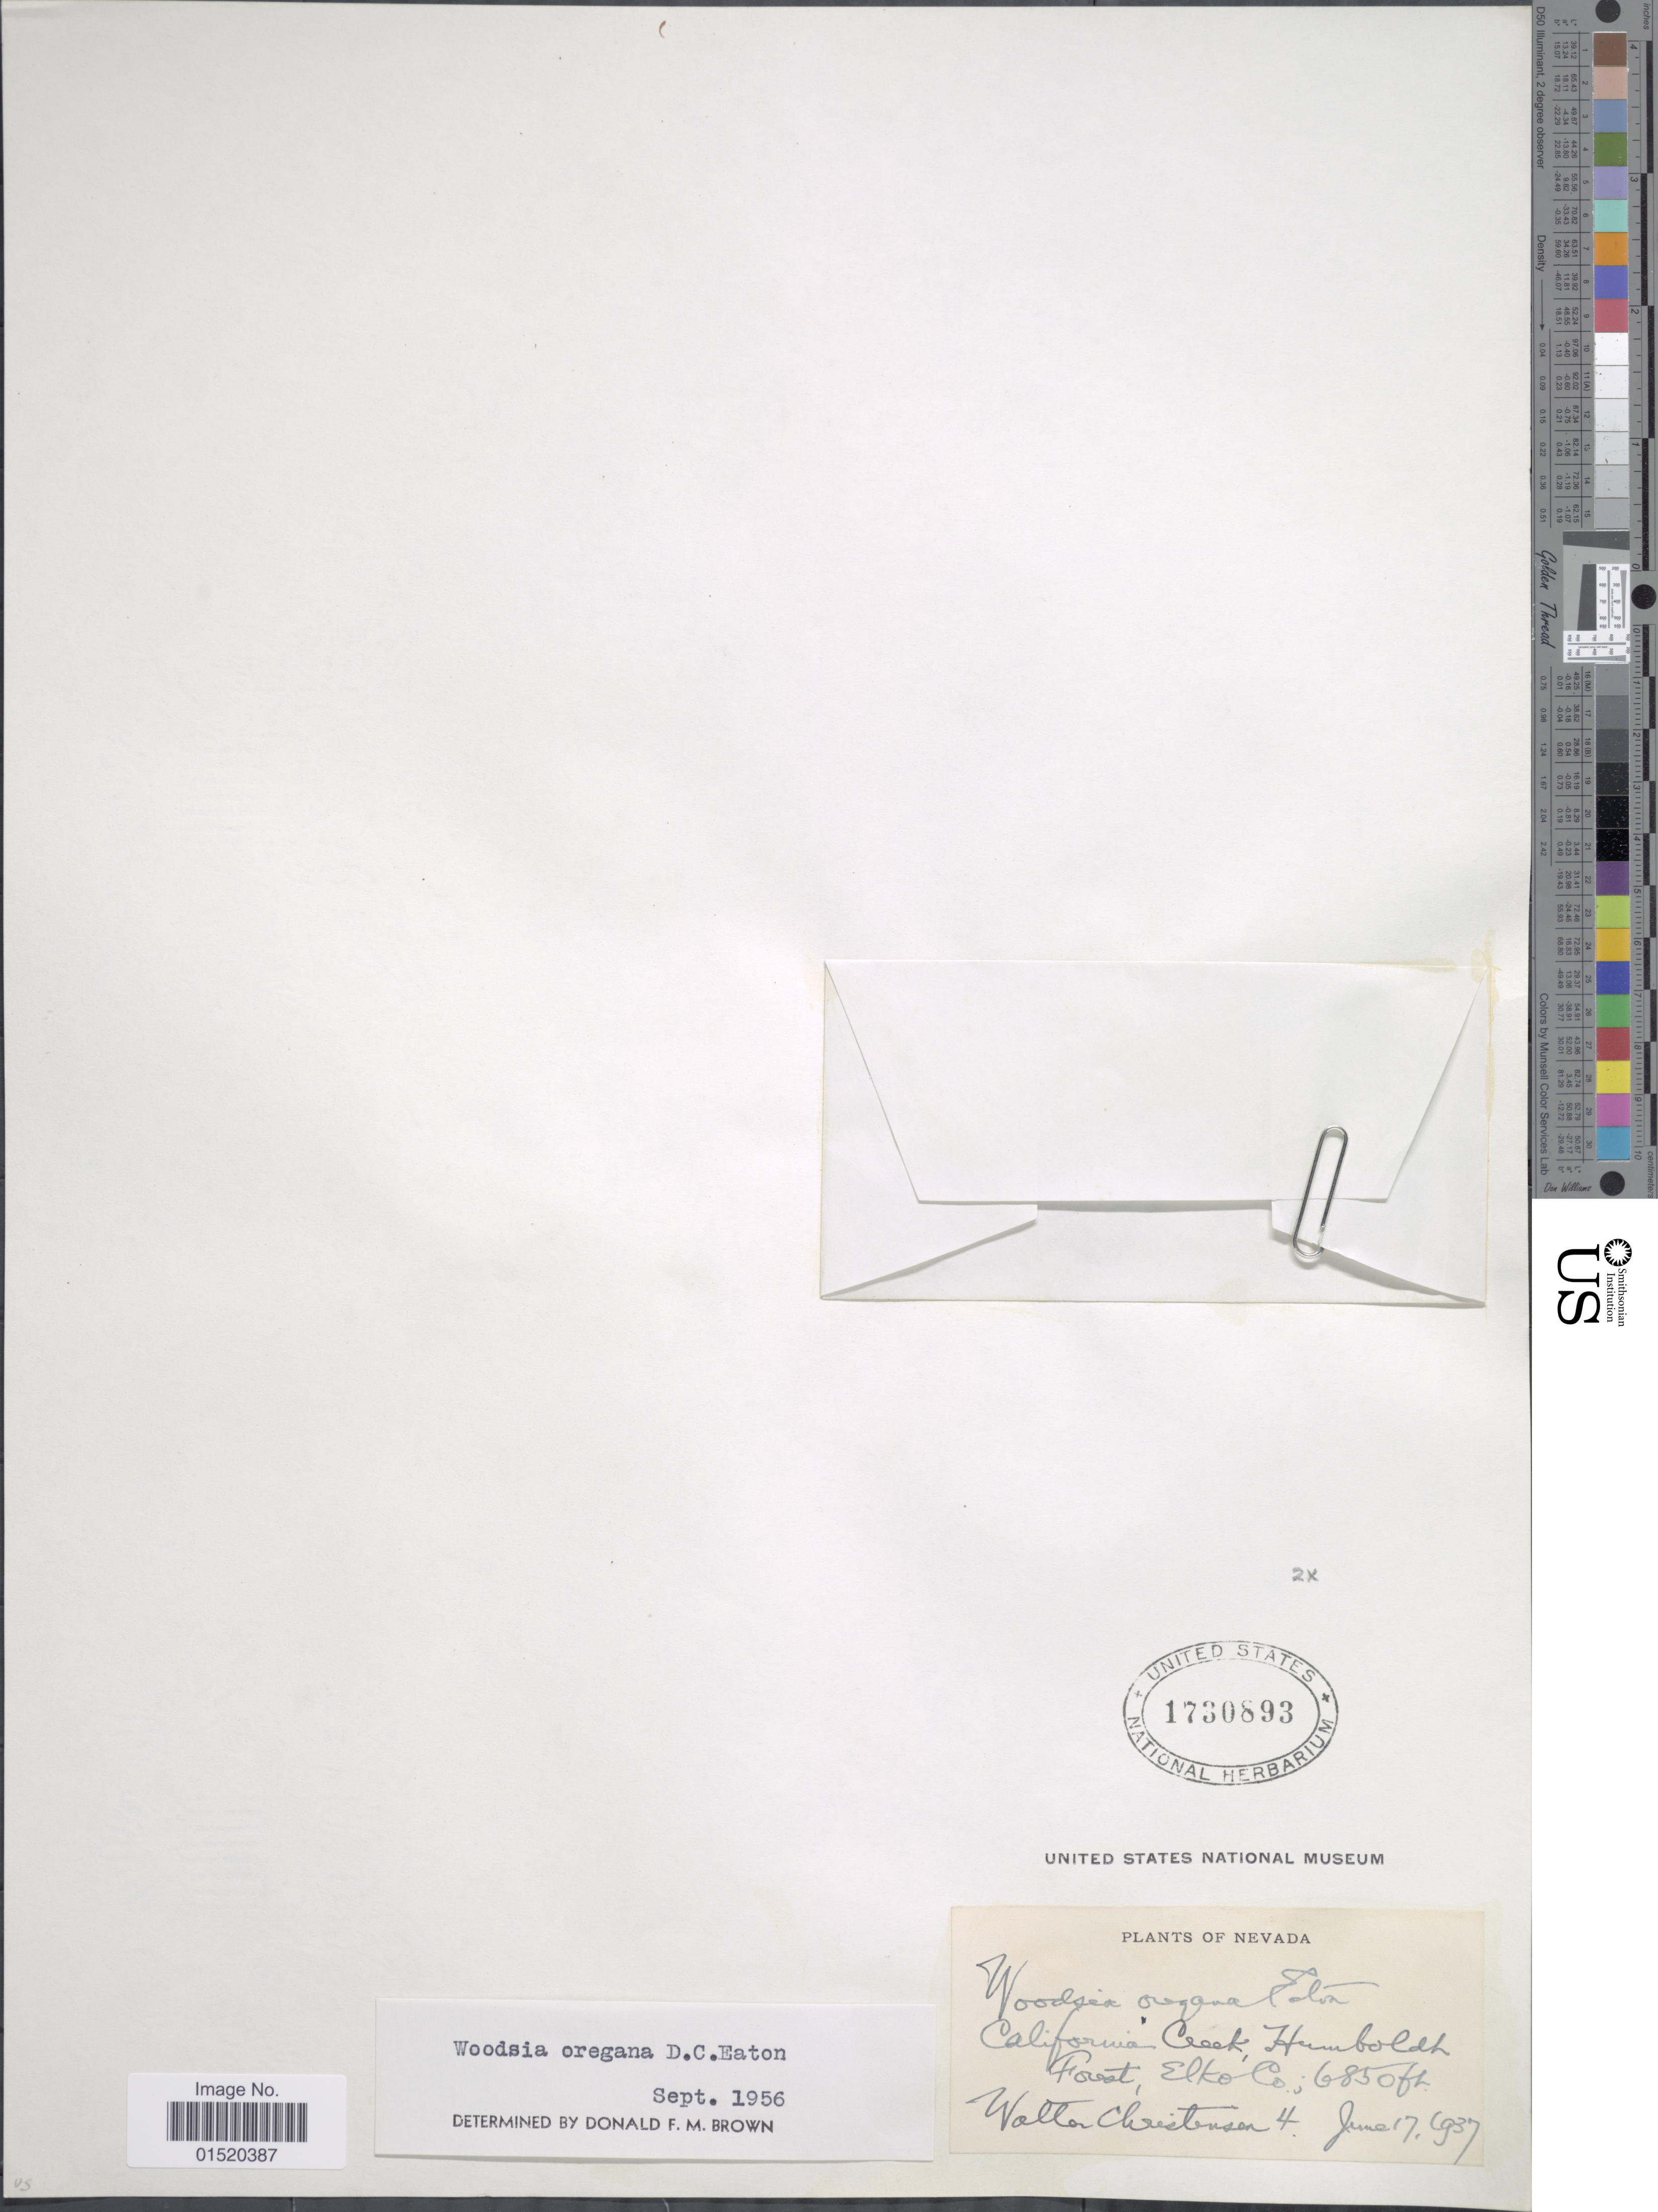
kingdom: Plantae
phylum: Tracheophyta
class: Polypodiopsida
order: Polypodiales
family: Woodsiaceae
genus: Woodsia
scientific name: Woodsia oregana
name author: D.C. Eaton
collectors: W. Christensen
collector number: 4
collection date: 1937-06-17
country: United States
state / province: Nevada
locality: California Creek, Humboldt Forest, Elko Co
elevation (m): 2088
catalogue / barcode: US 1730893